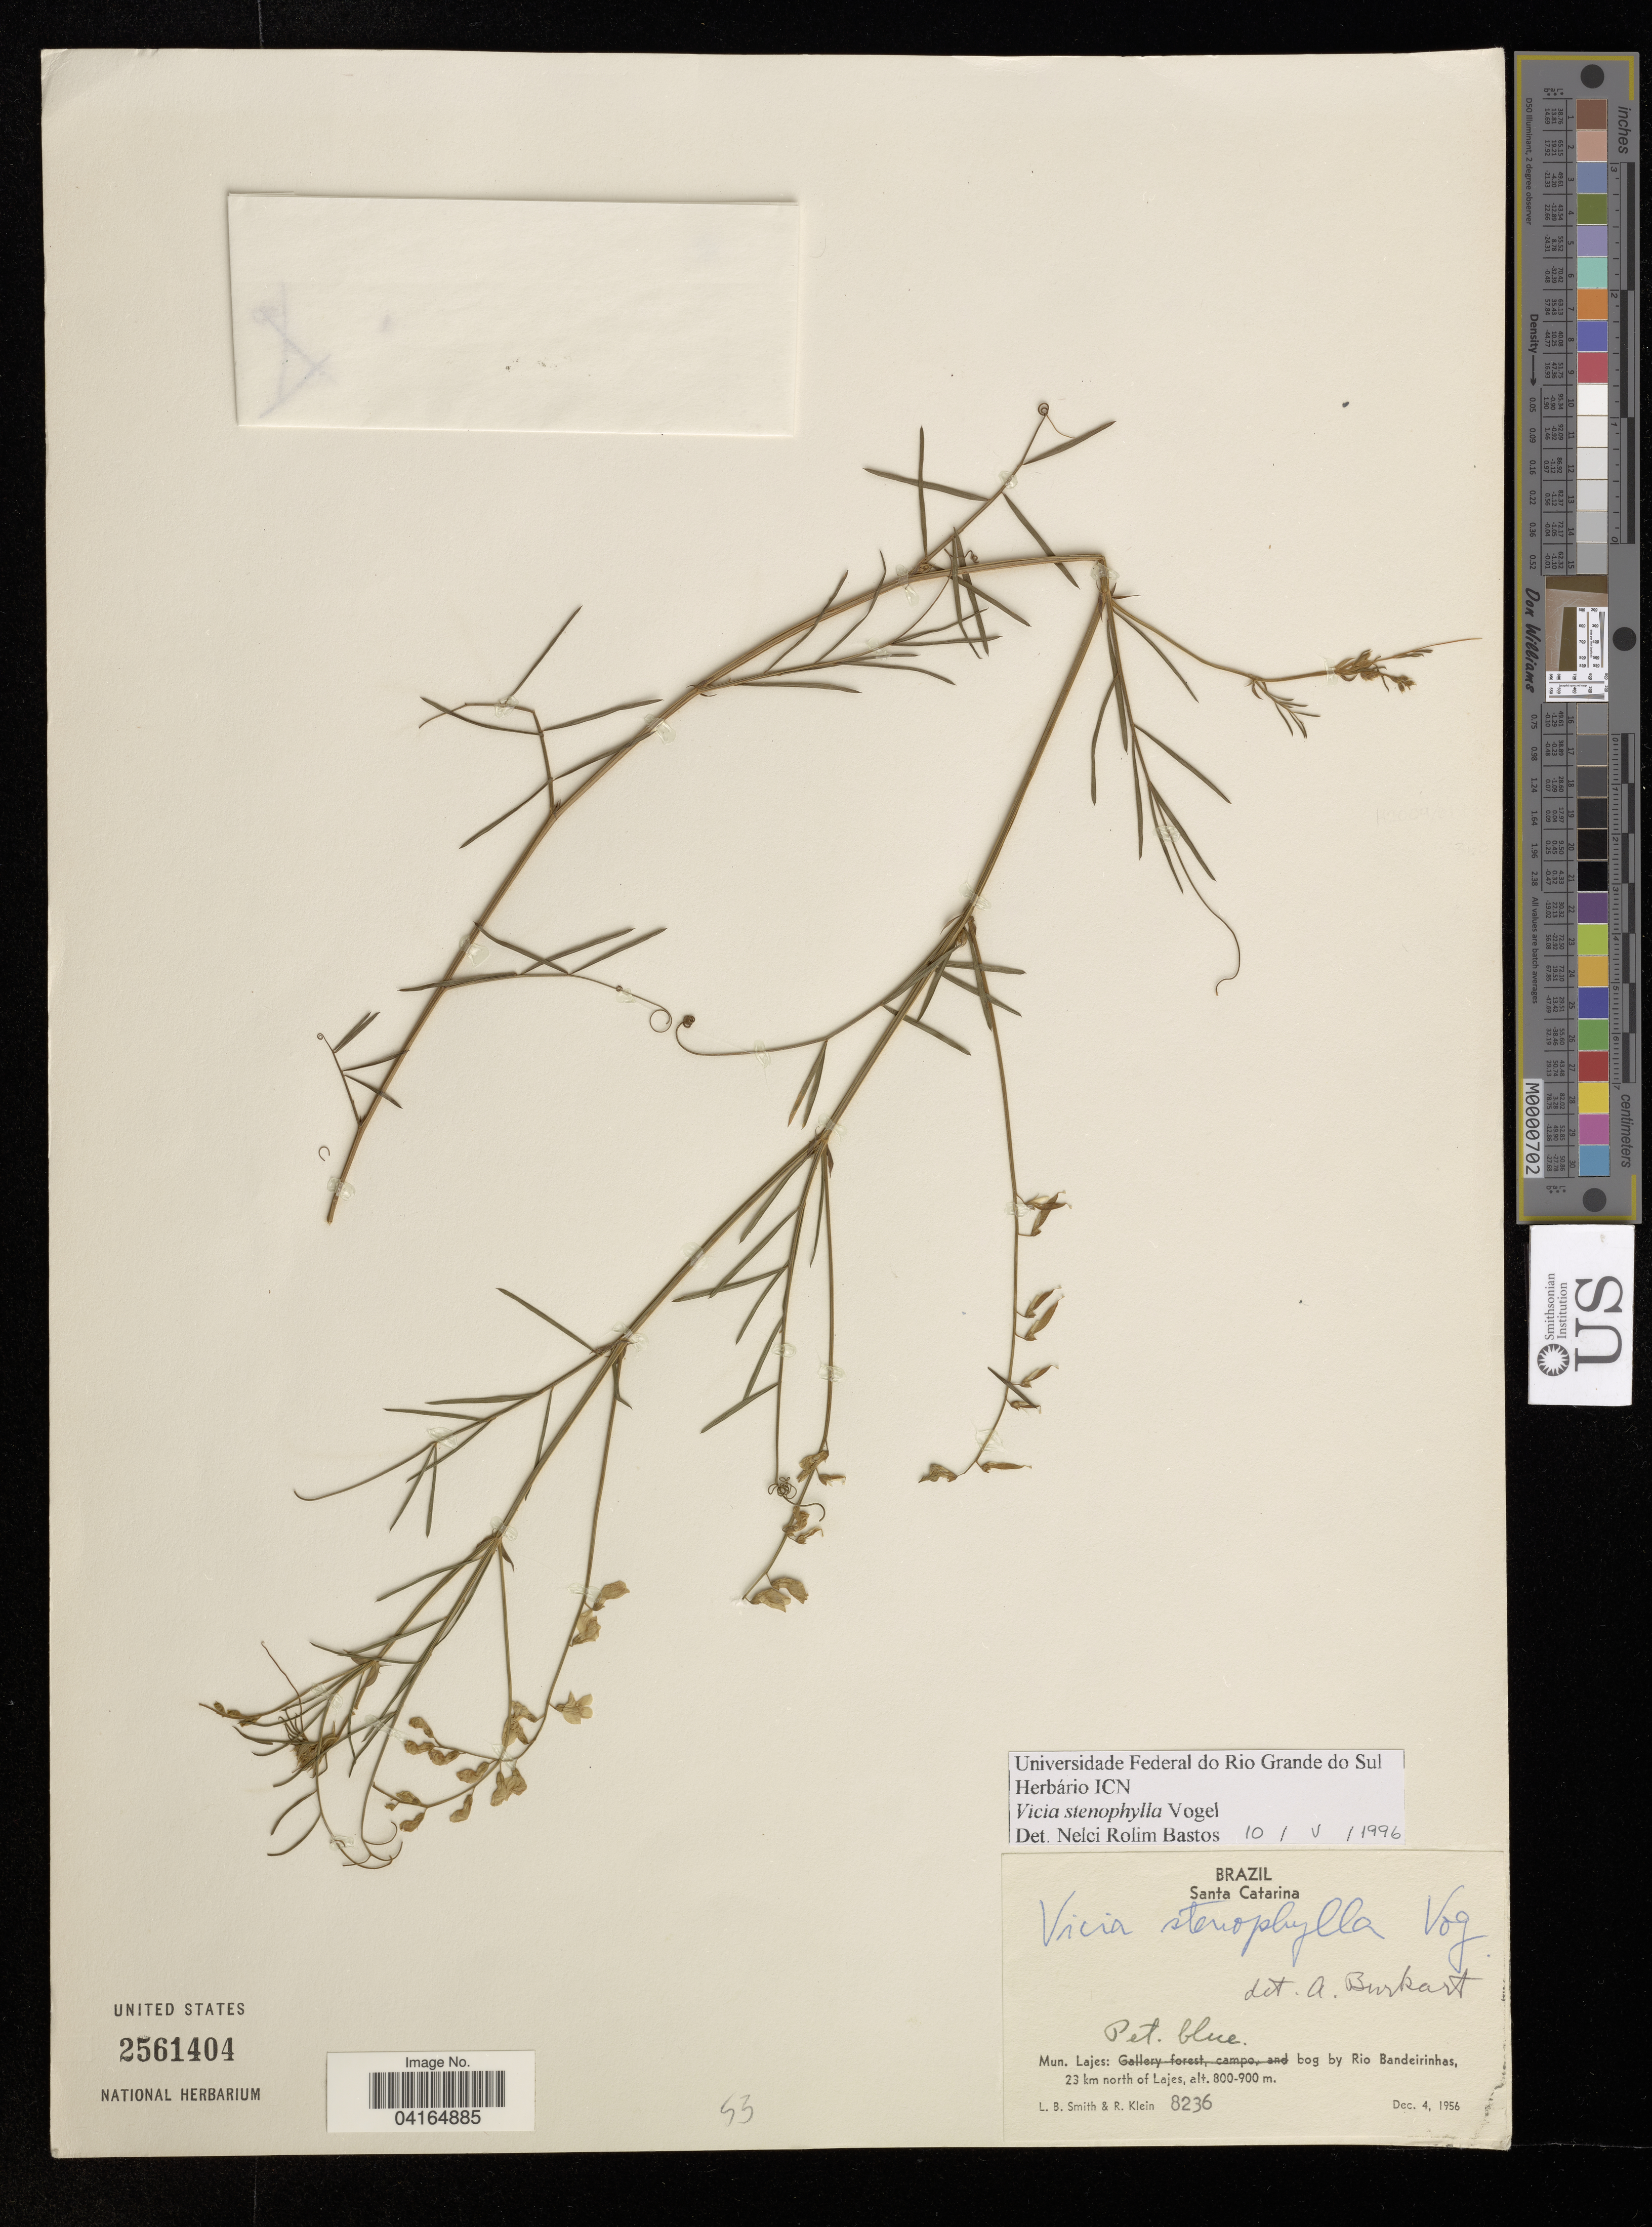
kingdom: Plantae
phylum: Tracheophyta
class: Magnoliopsida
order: Fabales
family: Fabaceae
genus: Vicia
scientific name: Vicia stenophylla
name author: Vogel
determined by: Hechenleitner, Paulina, RBG Edinburgh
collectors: L. Smith & R. Klein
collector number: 8236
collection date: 1956-12-04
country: Brazil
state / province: Santa Catarina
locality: Mun. Lajes: bog by Rio Bandeirinhas, 23 km north of Lajes.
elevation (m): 800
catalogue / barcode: US 2561404